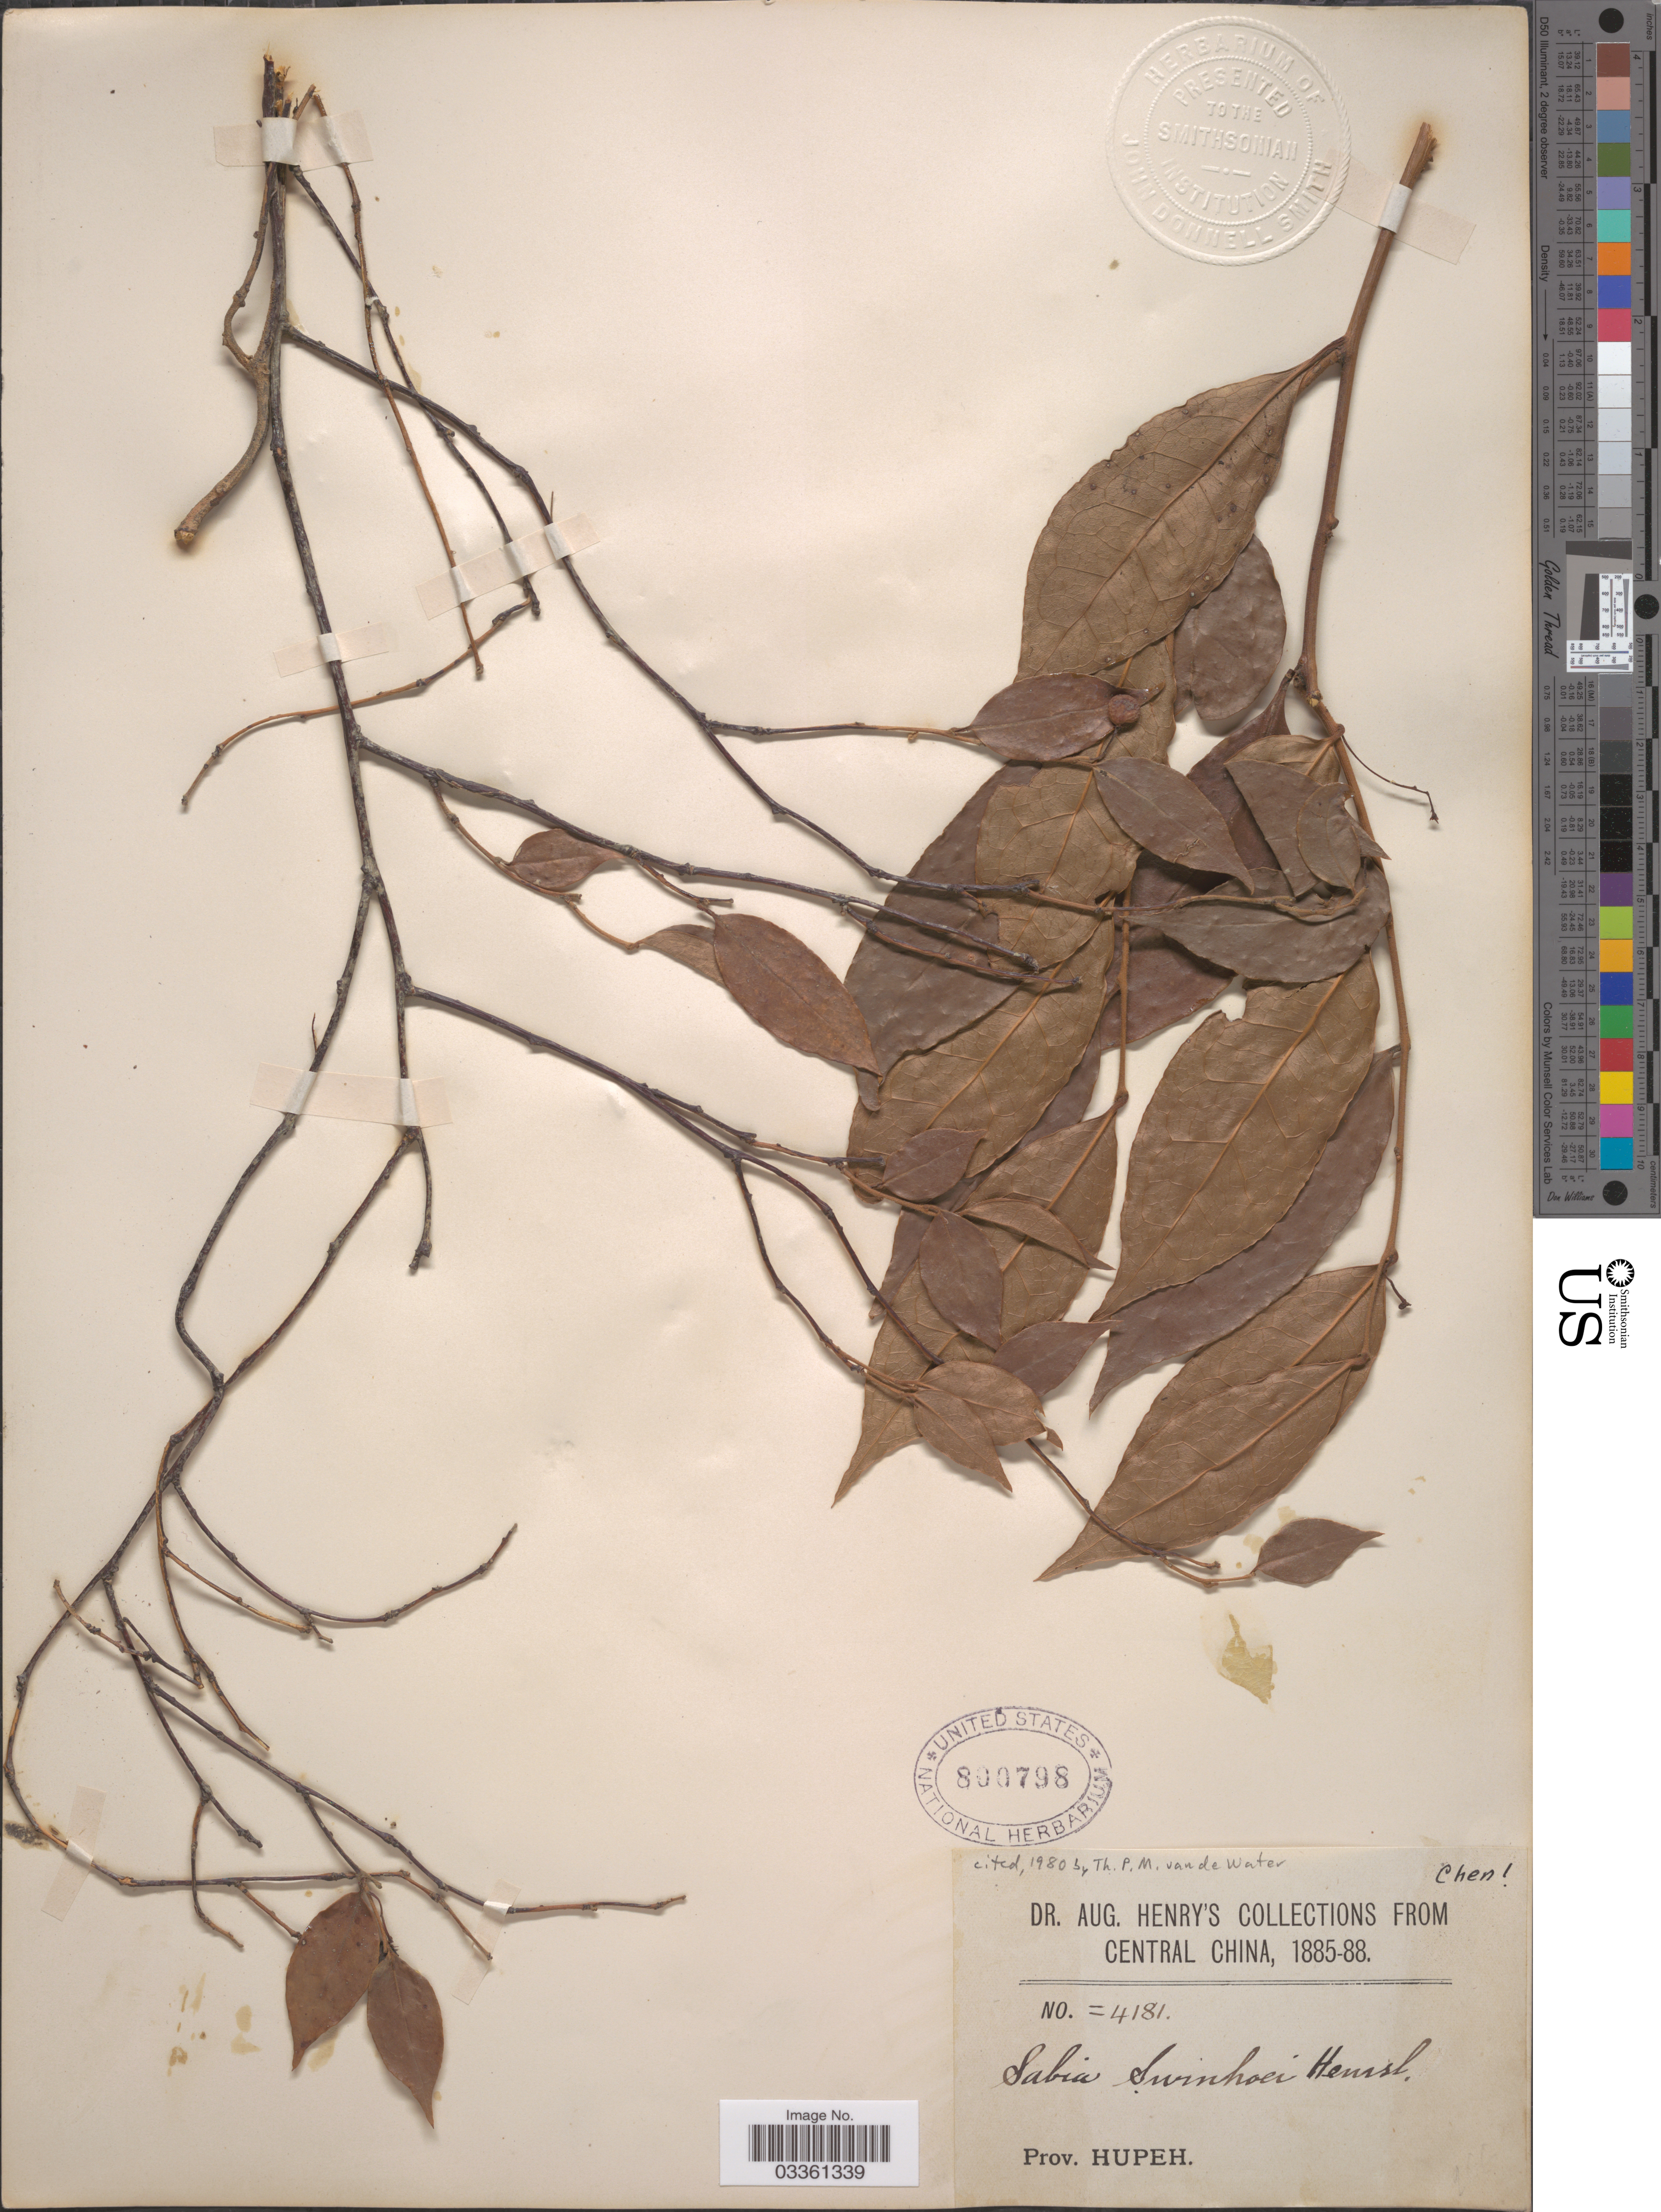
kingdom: Plantae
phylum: Tracheophyta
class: Magnoliopsida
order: Proteales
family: Sabiaceae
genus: Sabia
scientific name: Sabia swinhoei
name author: Hemsl.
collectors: A. Henry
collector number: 4181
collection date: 1885/1888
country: China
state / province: Hubei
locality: Central China, Prov. Hupeh.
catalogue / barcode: US 800798